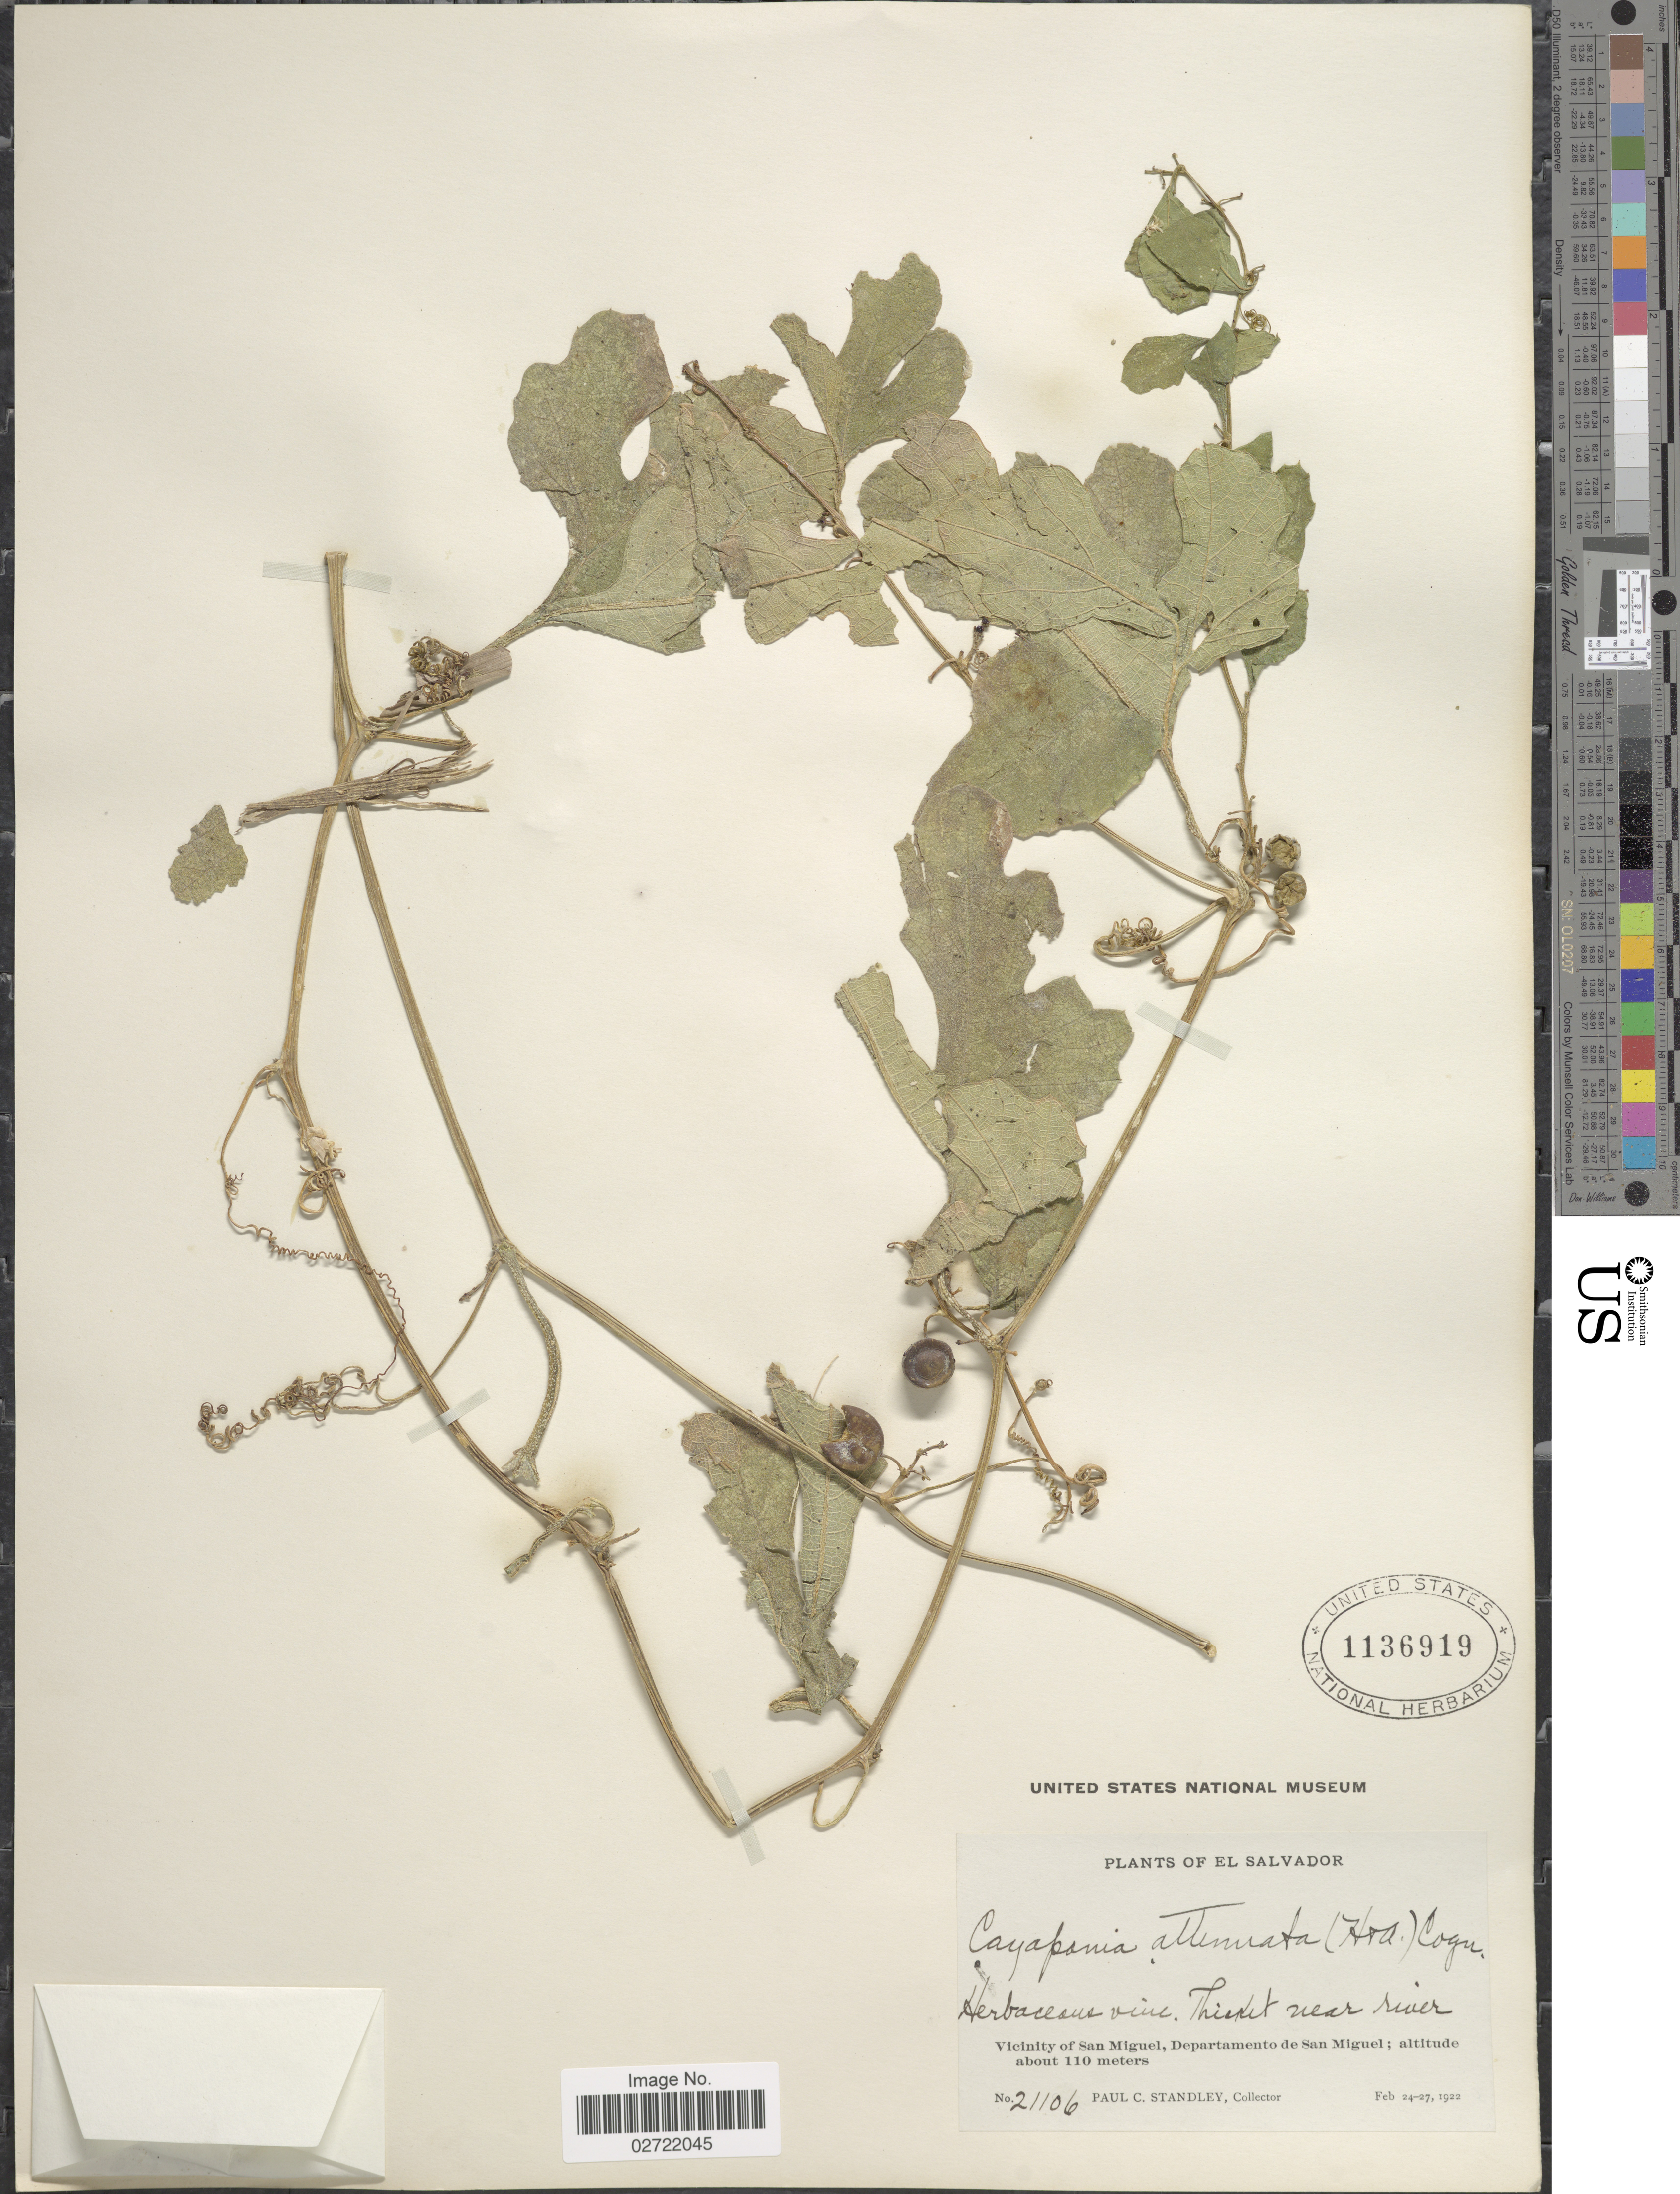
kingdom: Plantae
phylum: Tracheophyta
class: Magnoliopsida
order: Cucurbitales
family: Cucurbitaceae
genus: Cayaponia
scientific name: Cayaponia attenuata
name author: (Hook. & Arn.) Cogn.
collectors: P. C. Standley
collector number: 21106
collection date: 1922-02-24/1922-02-27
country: El Salvador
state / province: San Miguel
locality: Thicket near river. Vicinity of San Miguel, Departamento de San Miguel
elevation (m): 110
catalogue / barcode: US 1136919